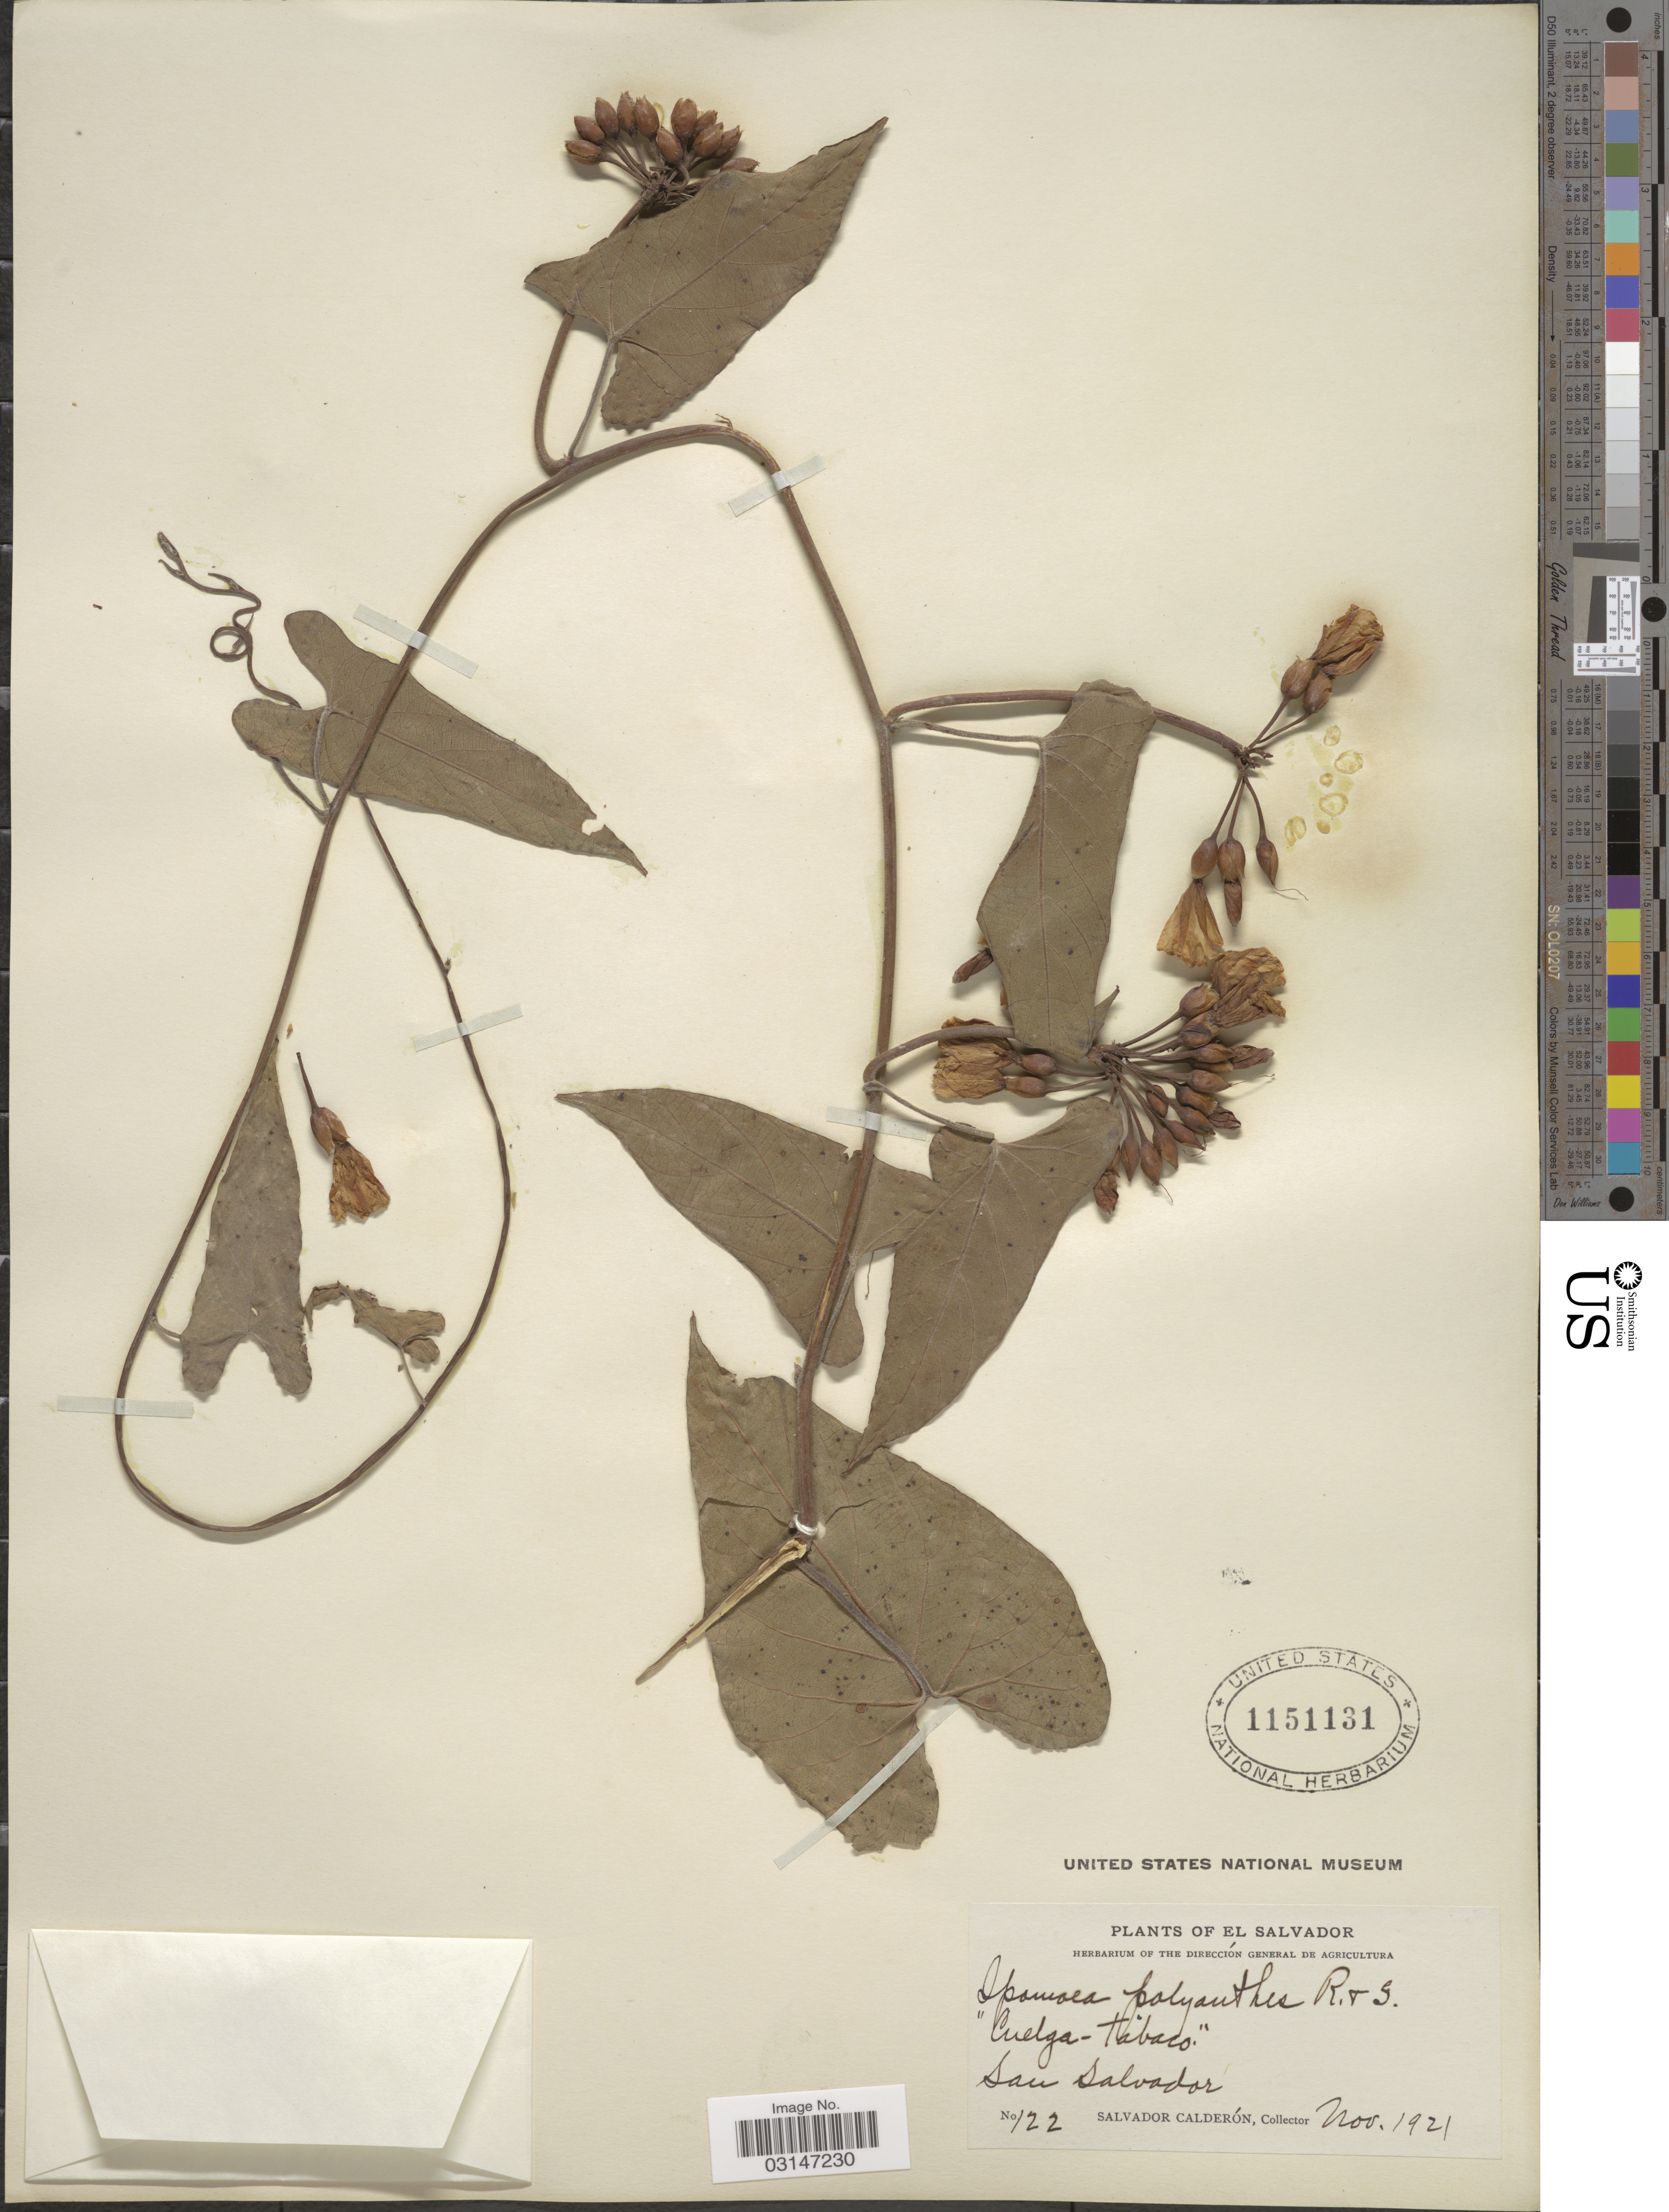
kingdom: Plantae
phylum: Tracheophyta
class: Magnoliopsida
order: Solanales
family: Convolvulaceae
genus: Camonea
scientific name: Camonea umbellata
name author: (L.) A. R. Simões & Staples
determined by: Strong, Mark T., (BOT), Smithsonian Institution - National Museum of Natural History (UNITED STATES)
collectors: S. Calderón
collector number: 122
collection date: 1921-11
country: El Salvador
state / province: San Salvador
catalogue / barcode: US 1151131